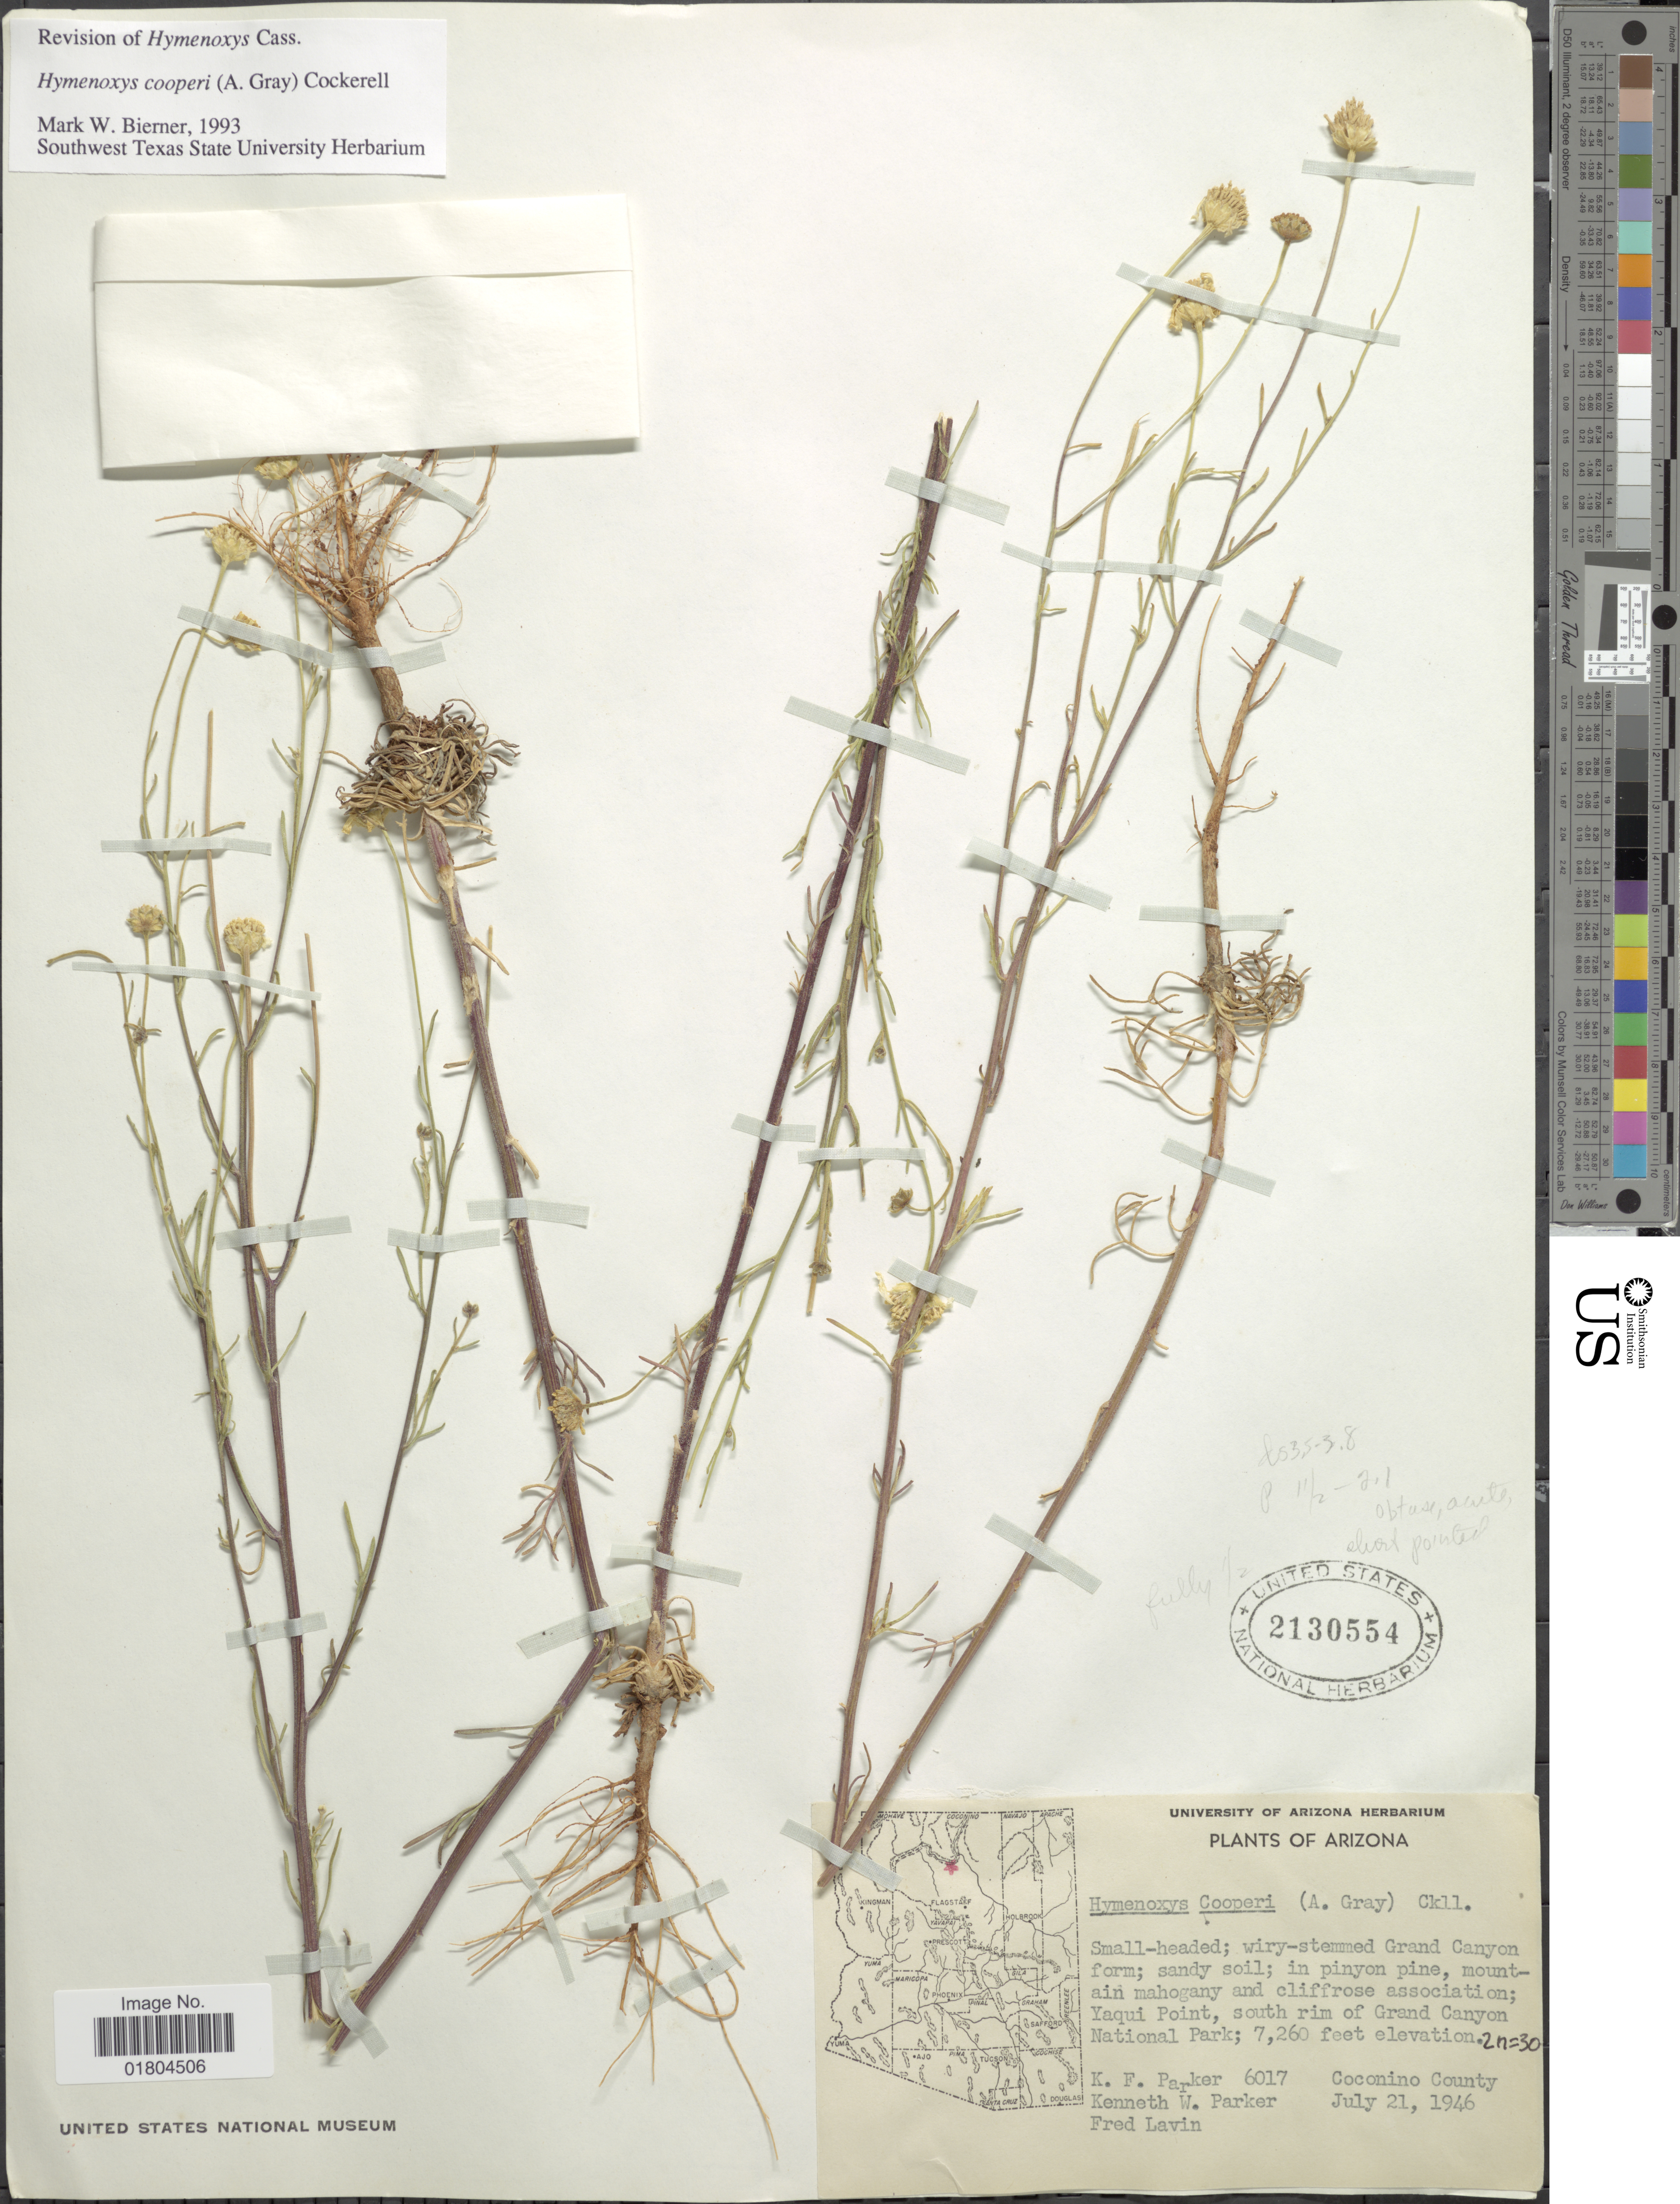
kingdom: Plantae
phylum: Tracheophyta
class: Magnoliopsida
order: Asterales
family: Asteraceae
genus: Hymenoxys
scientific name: Hymenoxys cooperi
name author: (A. Gray) Cockerell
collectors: K. F. Parker, K. Parker & F. Lavin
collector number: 6017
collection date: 1946-07-21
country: United States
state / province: Arizona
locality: Yaqui Point, south rim of Grand Canyon National Park. Coconino County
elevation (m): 2213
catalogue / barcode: US 2130554